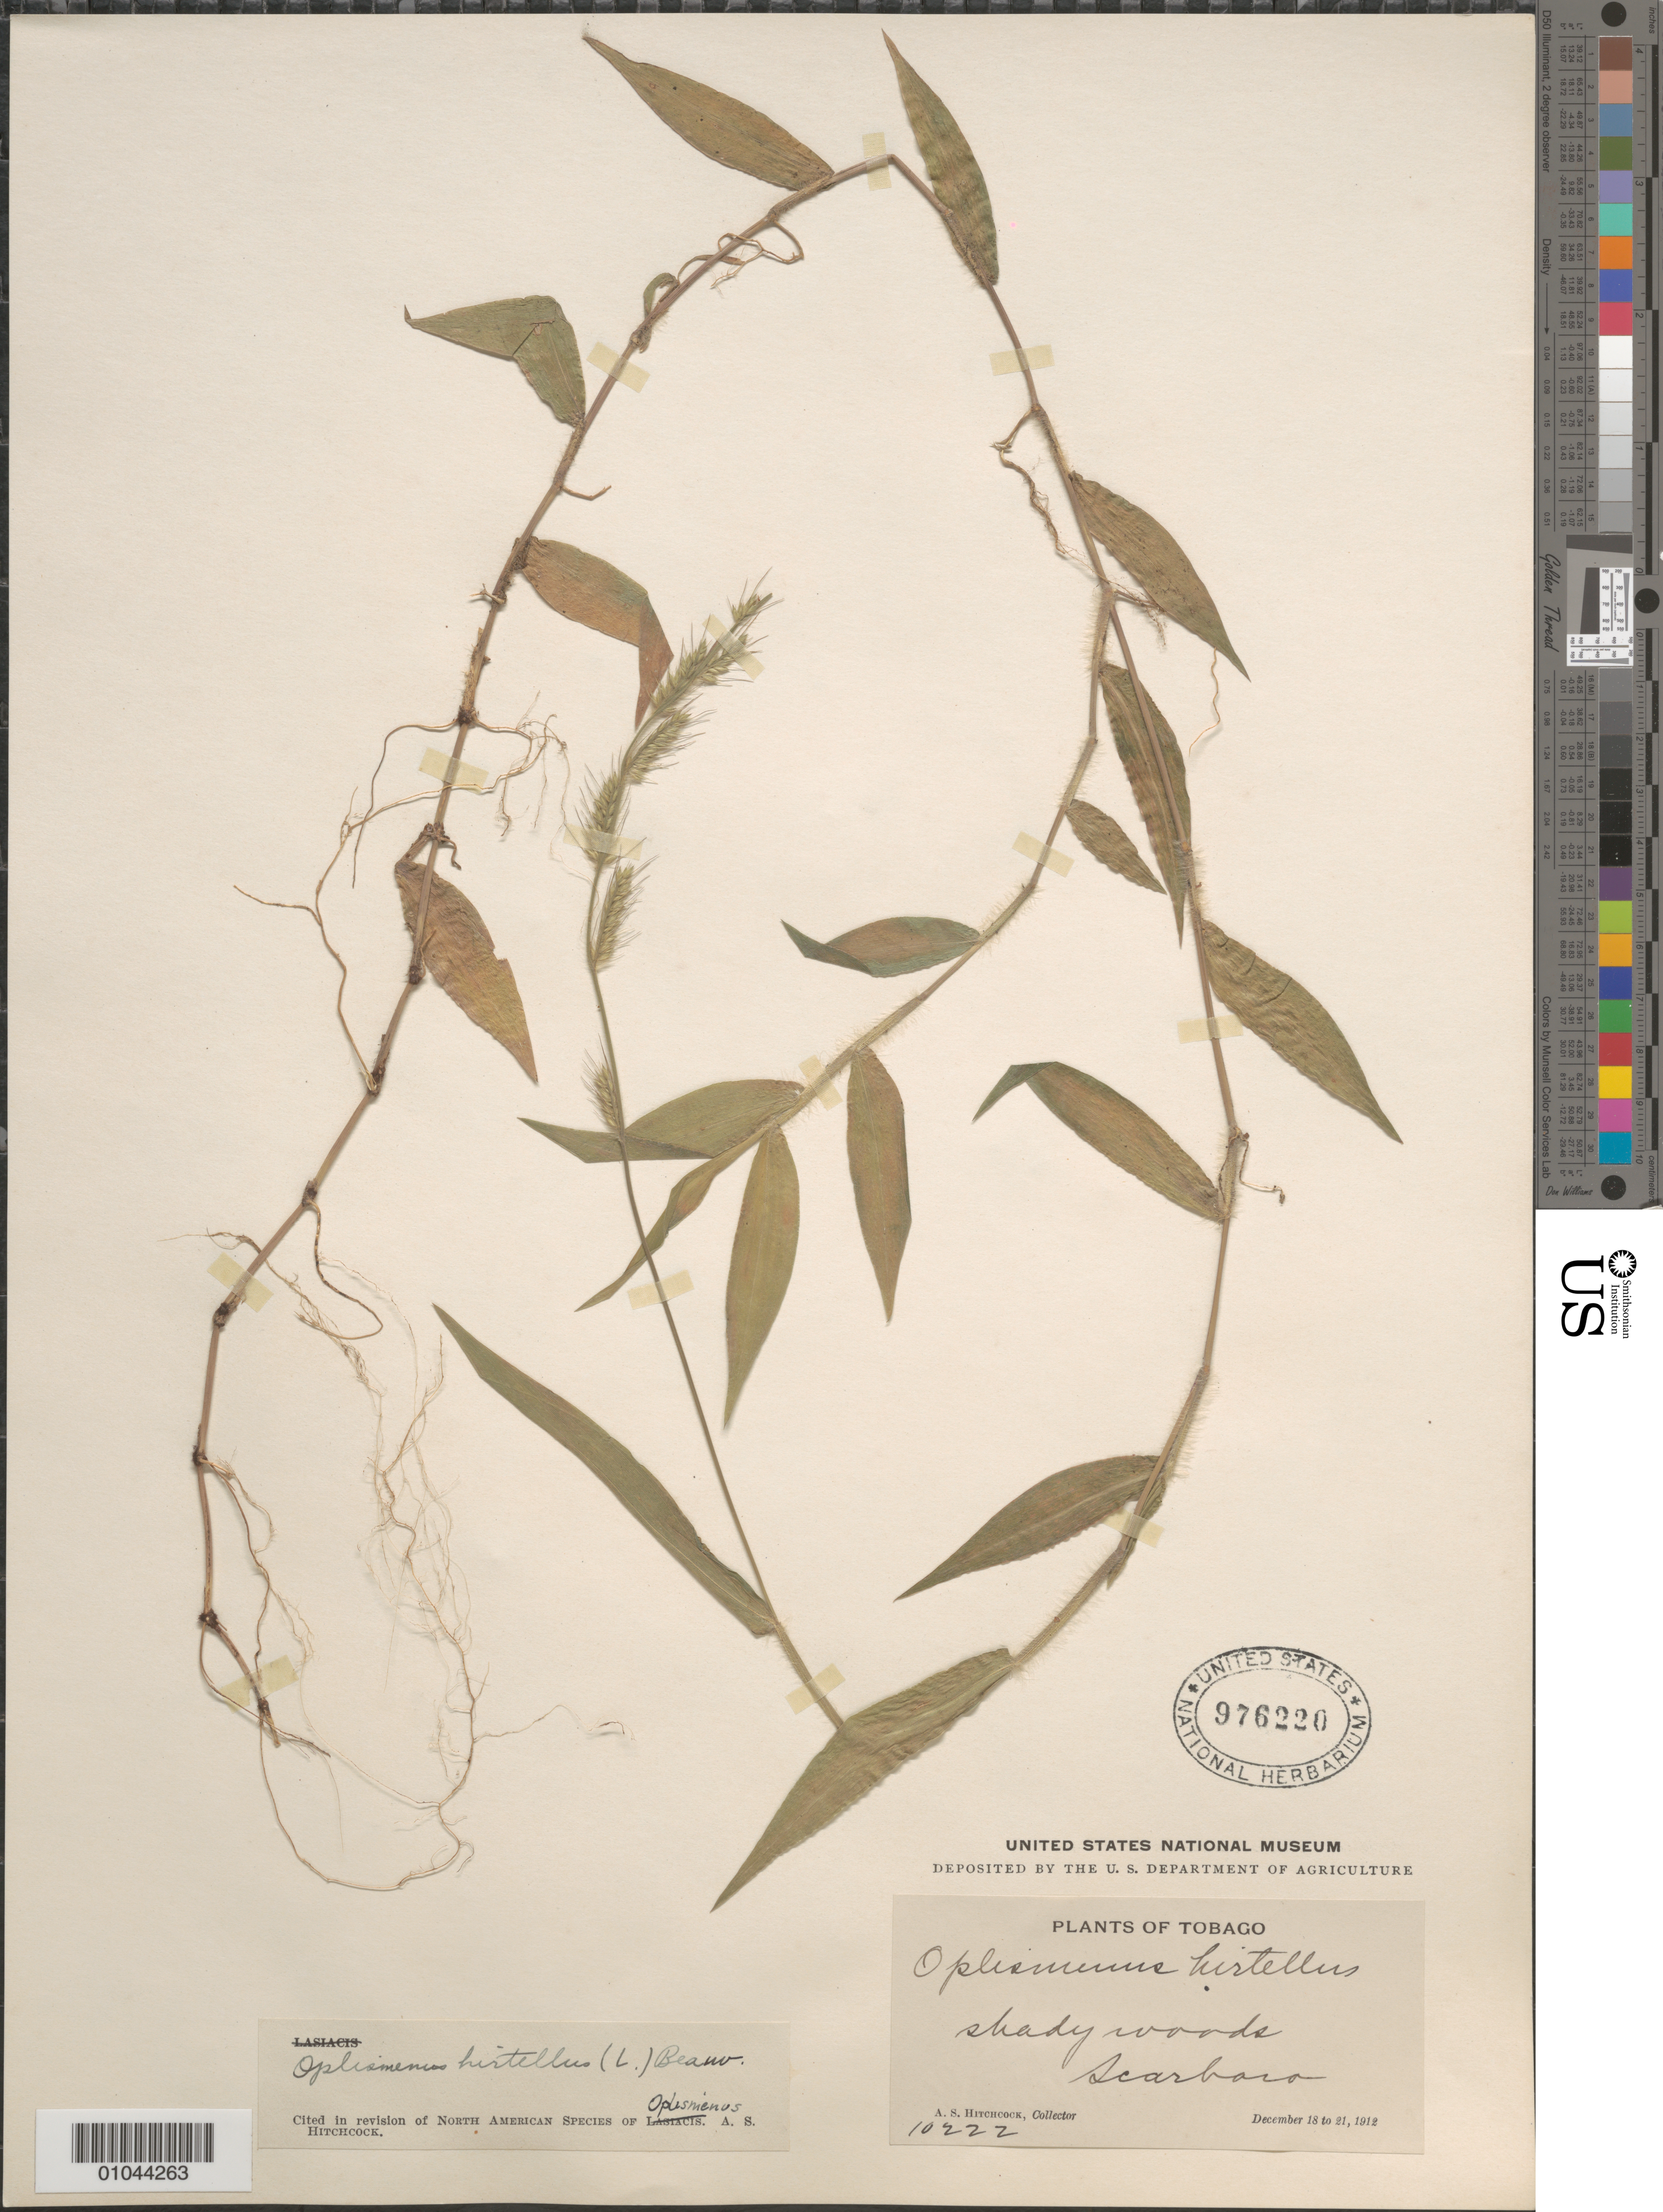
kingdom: Plantae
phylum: Tracheophyta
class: Liliopsida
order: Poales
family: Poaceae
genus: Oplismenus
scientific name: Oplismenus hirtellus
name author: (L.) P. Beauv.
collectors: A. S. Hitchcock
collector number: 10222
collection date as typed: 18 Dec 1912 to 21 Dec 1912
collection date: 1912-12-18/1912-12-21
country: Trinidad and Tobago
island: Tobago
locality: Scarboro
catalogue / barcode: US 976220